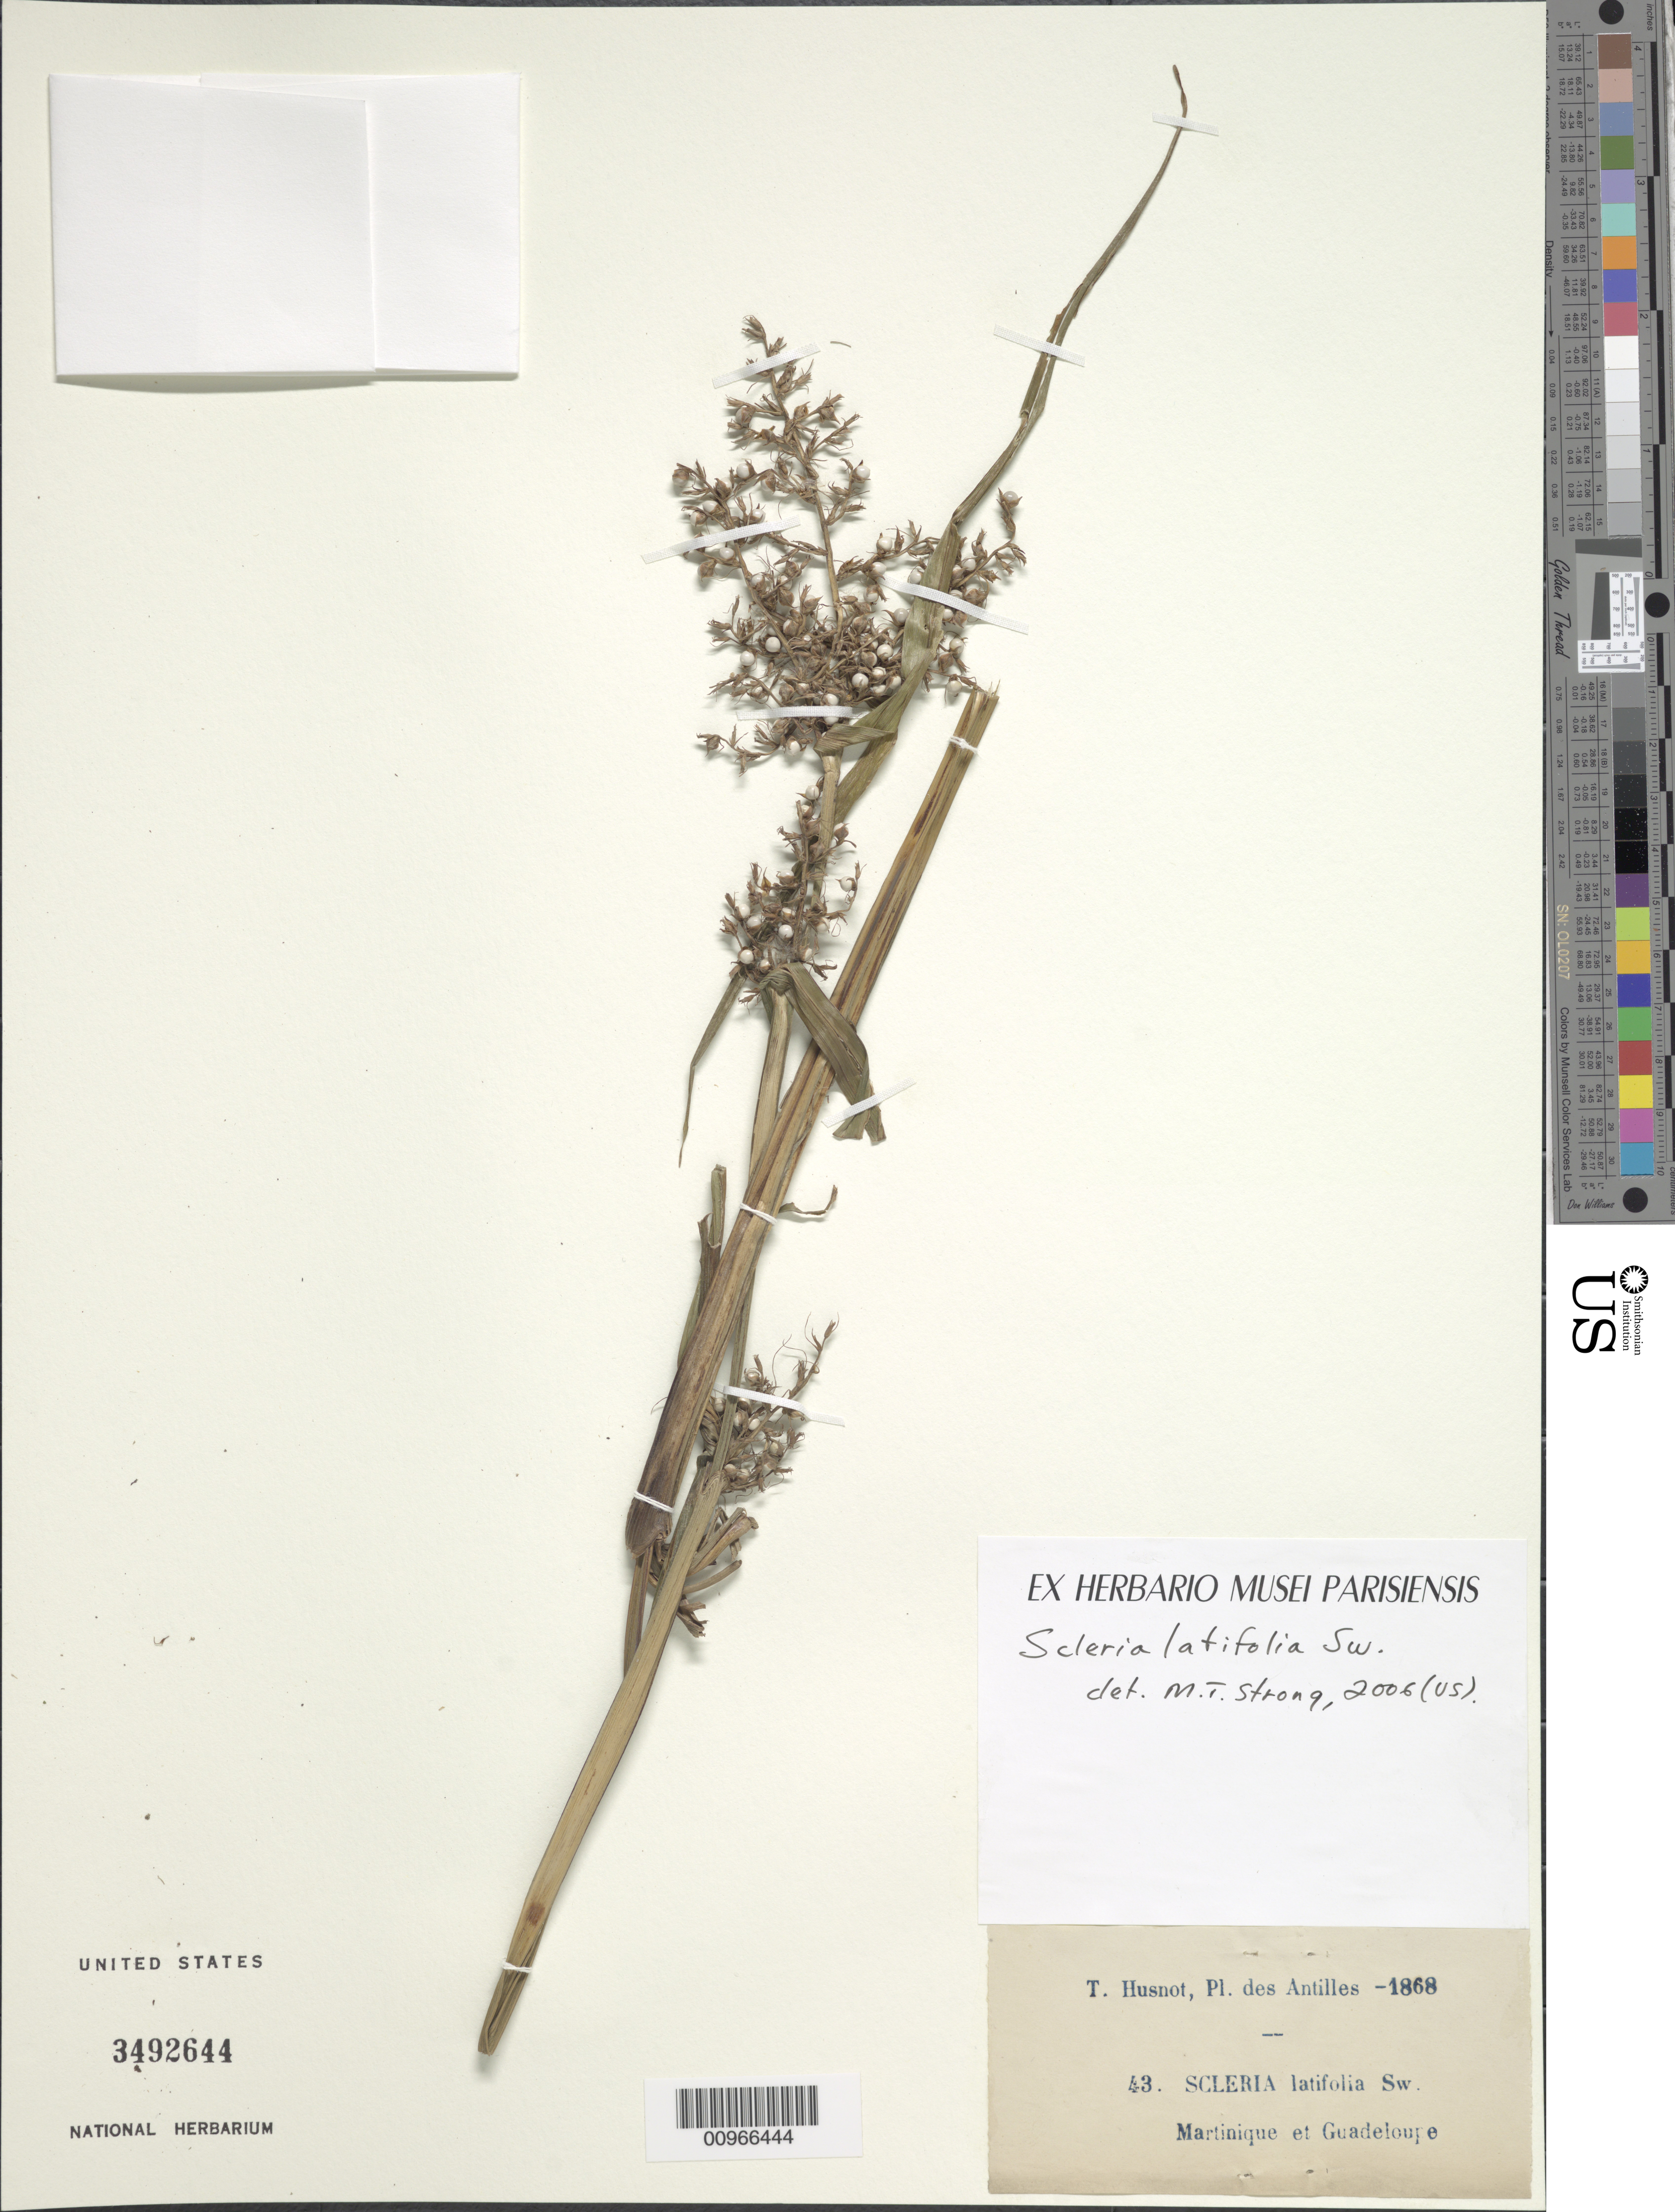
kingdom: Plantae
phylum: Tracheophyta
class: Liliopsida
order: Poales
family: Cyperaceae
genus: Scleria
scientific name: Scleria latifolia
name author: Sw.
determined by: Strong, M. T., (US), Smithsonian Institution - National Museum of Natural History (UNITED STATES)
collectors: P. T. Husnot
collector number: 43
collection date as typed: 1868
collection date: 1868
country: Martinique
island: Martinique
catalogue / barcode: US 3492644